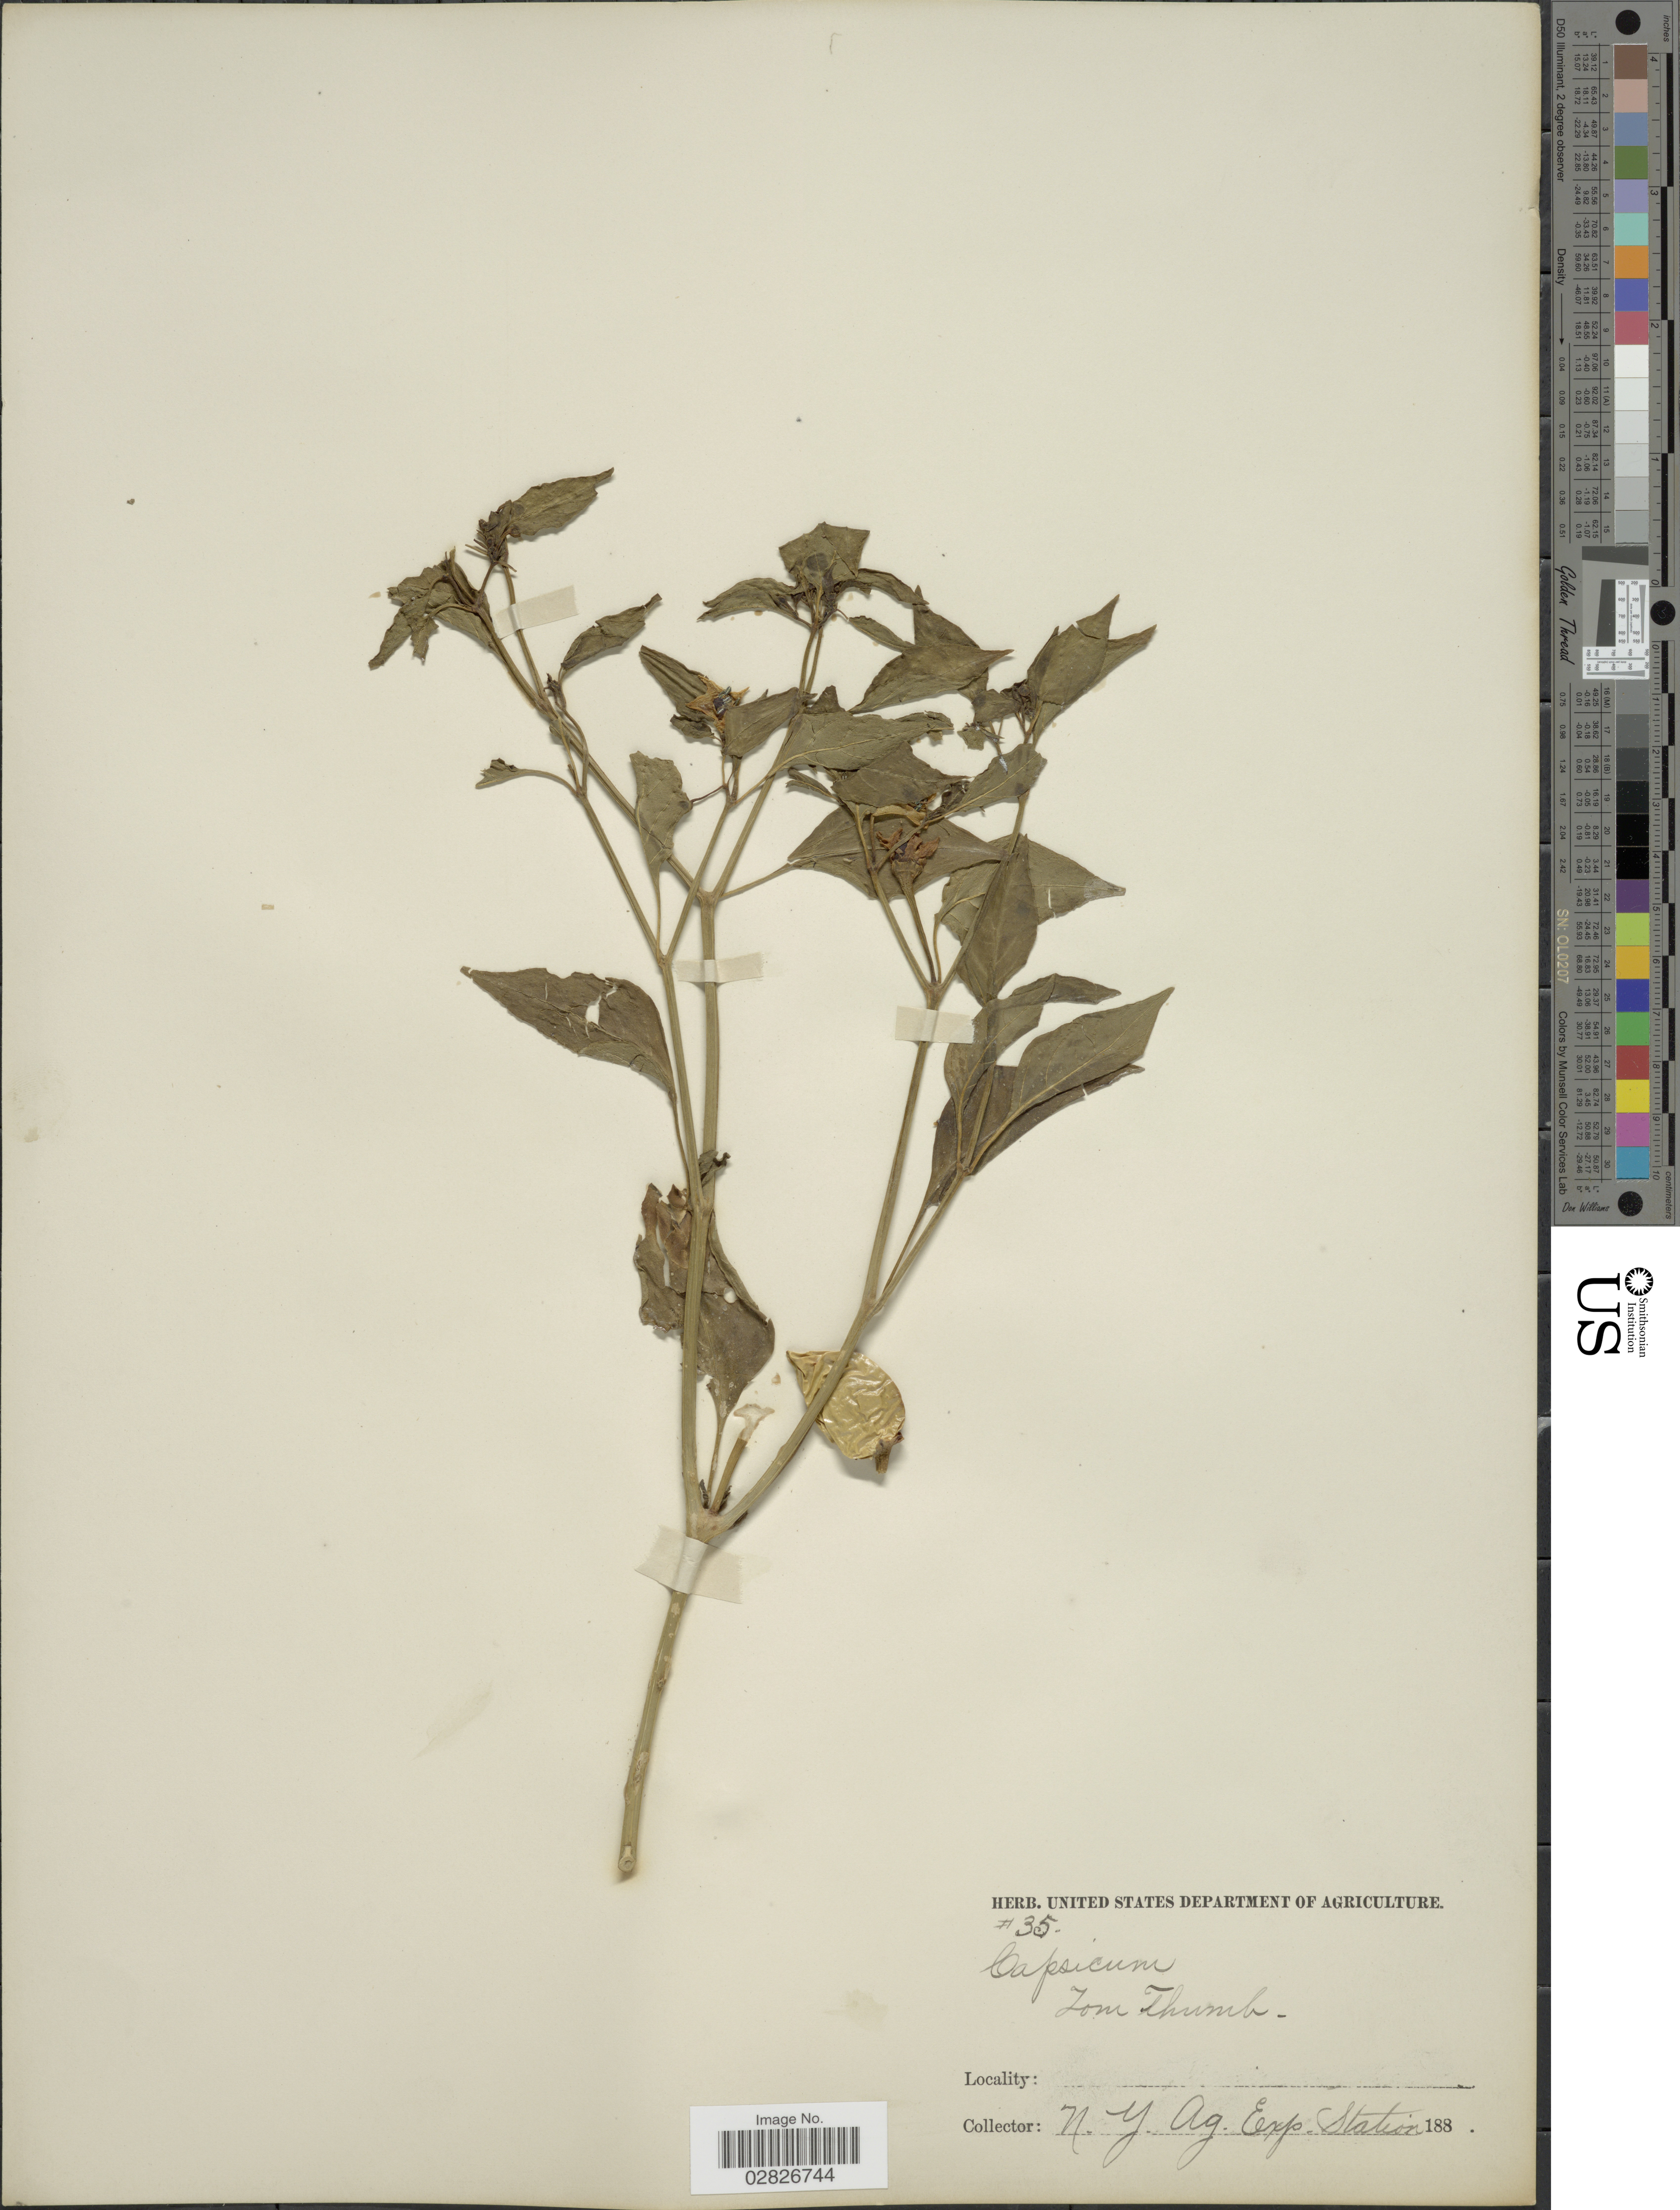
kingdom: Plantae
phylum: Tracheophyta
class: Magnoliopsida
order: Solanales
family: Solanaceae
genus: Capsicum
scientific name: Capsicum sp.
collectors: Facchini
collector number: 35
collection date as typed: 188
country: United States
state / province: New York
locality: N.Y. Ag. Exp. Station.